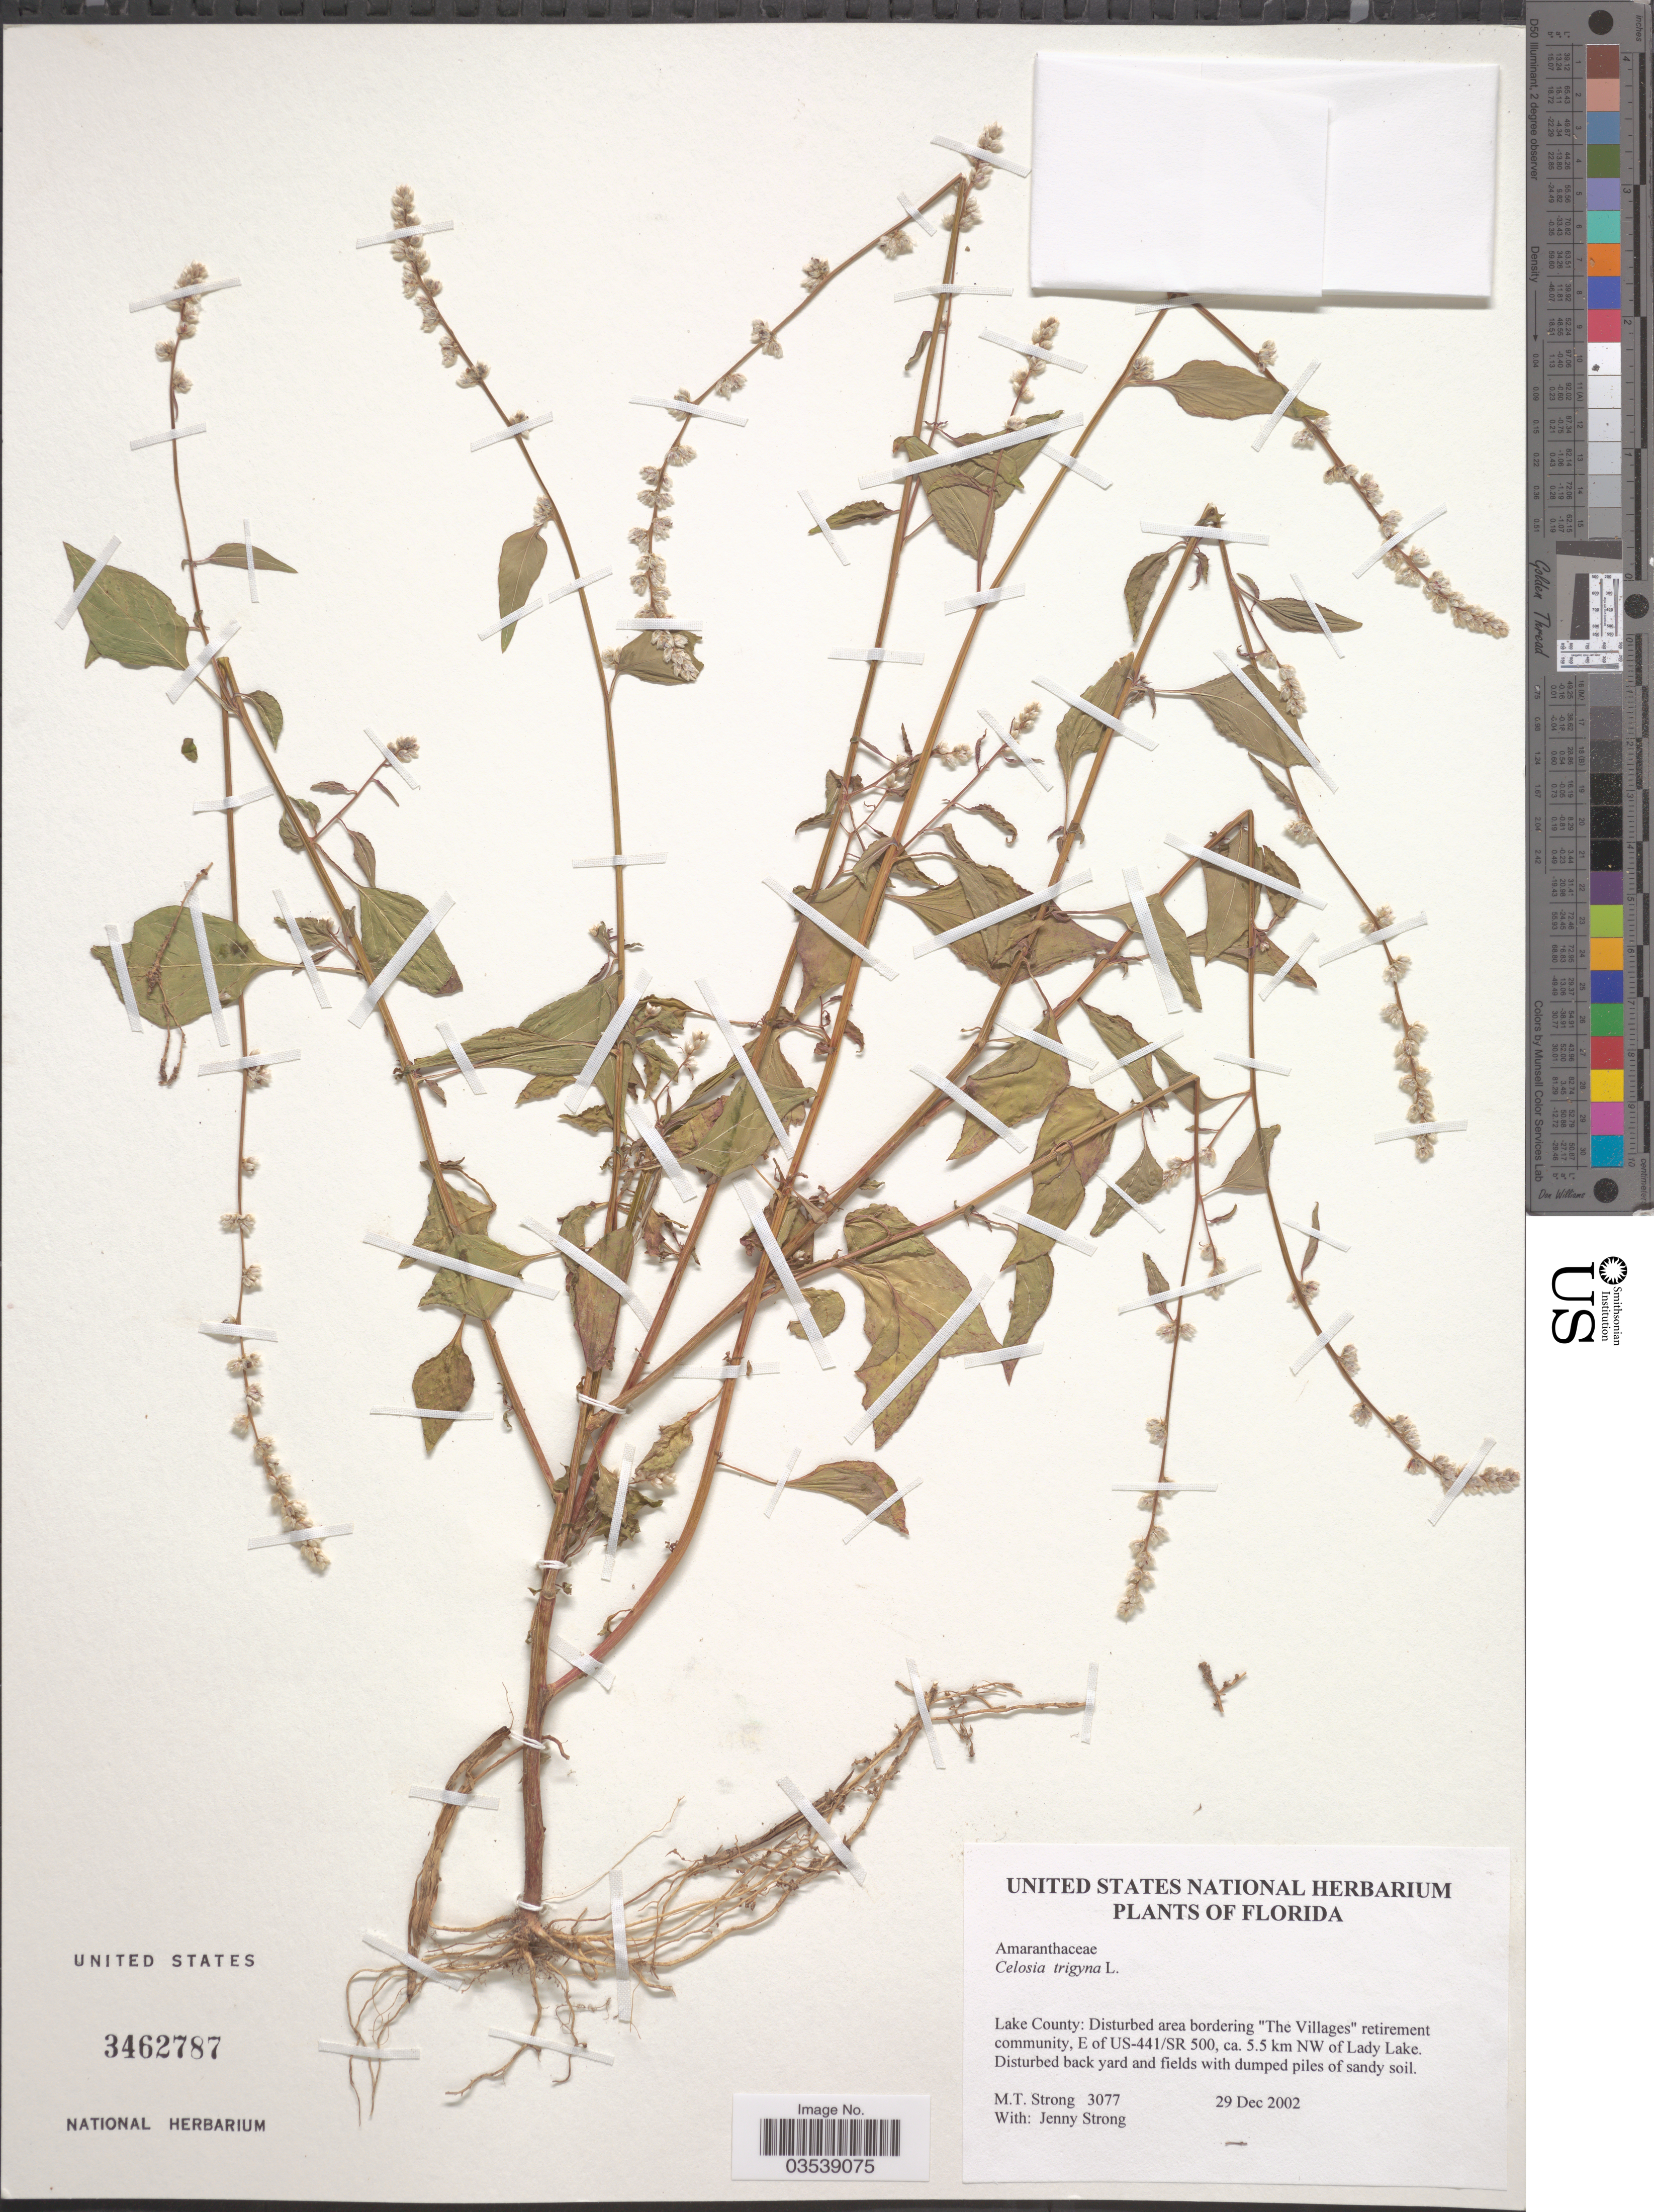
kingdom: Plantae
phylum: Tracheophyta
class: Magnoliopsida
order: Caryophyllales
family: Amaranthaceae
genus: Celosia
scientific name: Celosia trigyna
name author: L.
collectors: M. T. Strong & J. Strong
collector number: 3077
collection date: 2002-12-29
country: United States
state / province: Florida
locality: Lake County: Disturbed area bordering "The Villages" retirement community, E of US-441/SR 500, ca. 5.5 km NW of Lady Lake.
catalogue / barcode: US 3462787